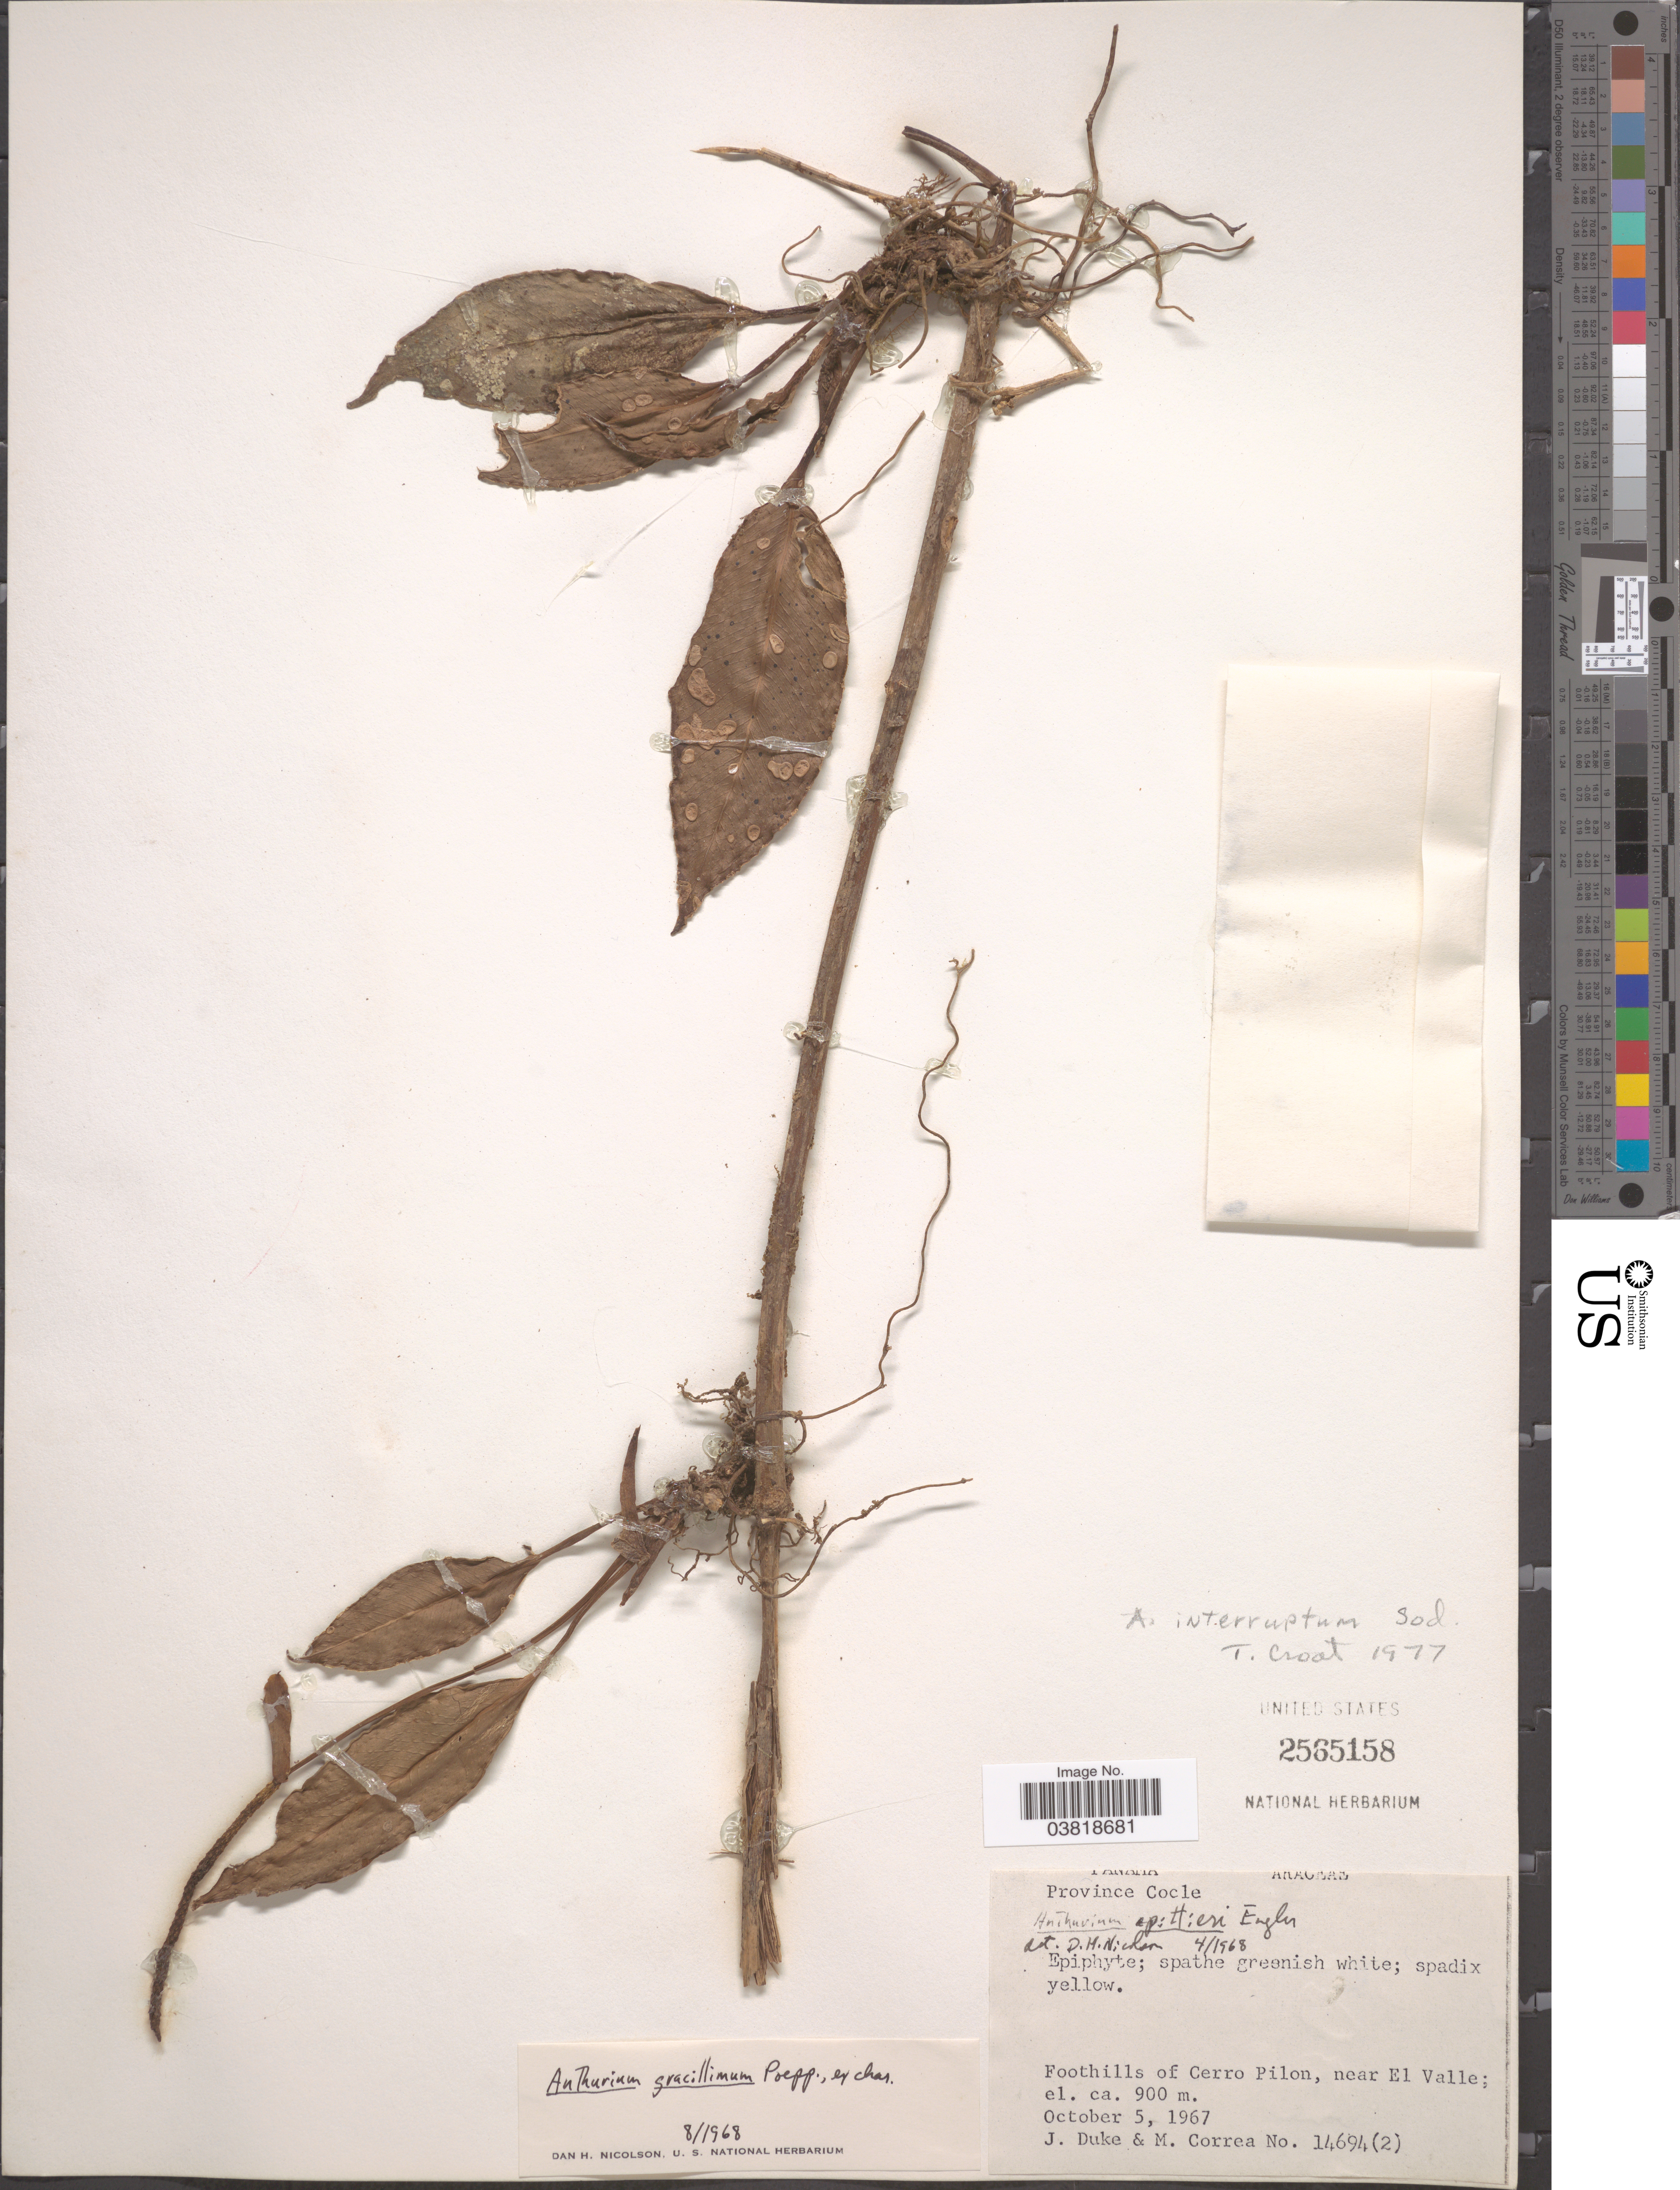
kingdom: Plantae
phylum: Tracheophyta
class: Liliopsida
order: Alismatales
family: Araceae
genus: Anthurium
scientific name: Anthurium interruptum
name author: Sodiro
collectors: J. Duke & M. Correa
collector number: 14694(2)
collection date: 1967-10-05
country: Panama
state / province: Cocle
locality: Foothills of Cerro Pilon, near El Valle.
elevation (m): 900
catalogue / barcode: US 2565158